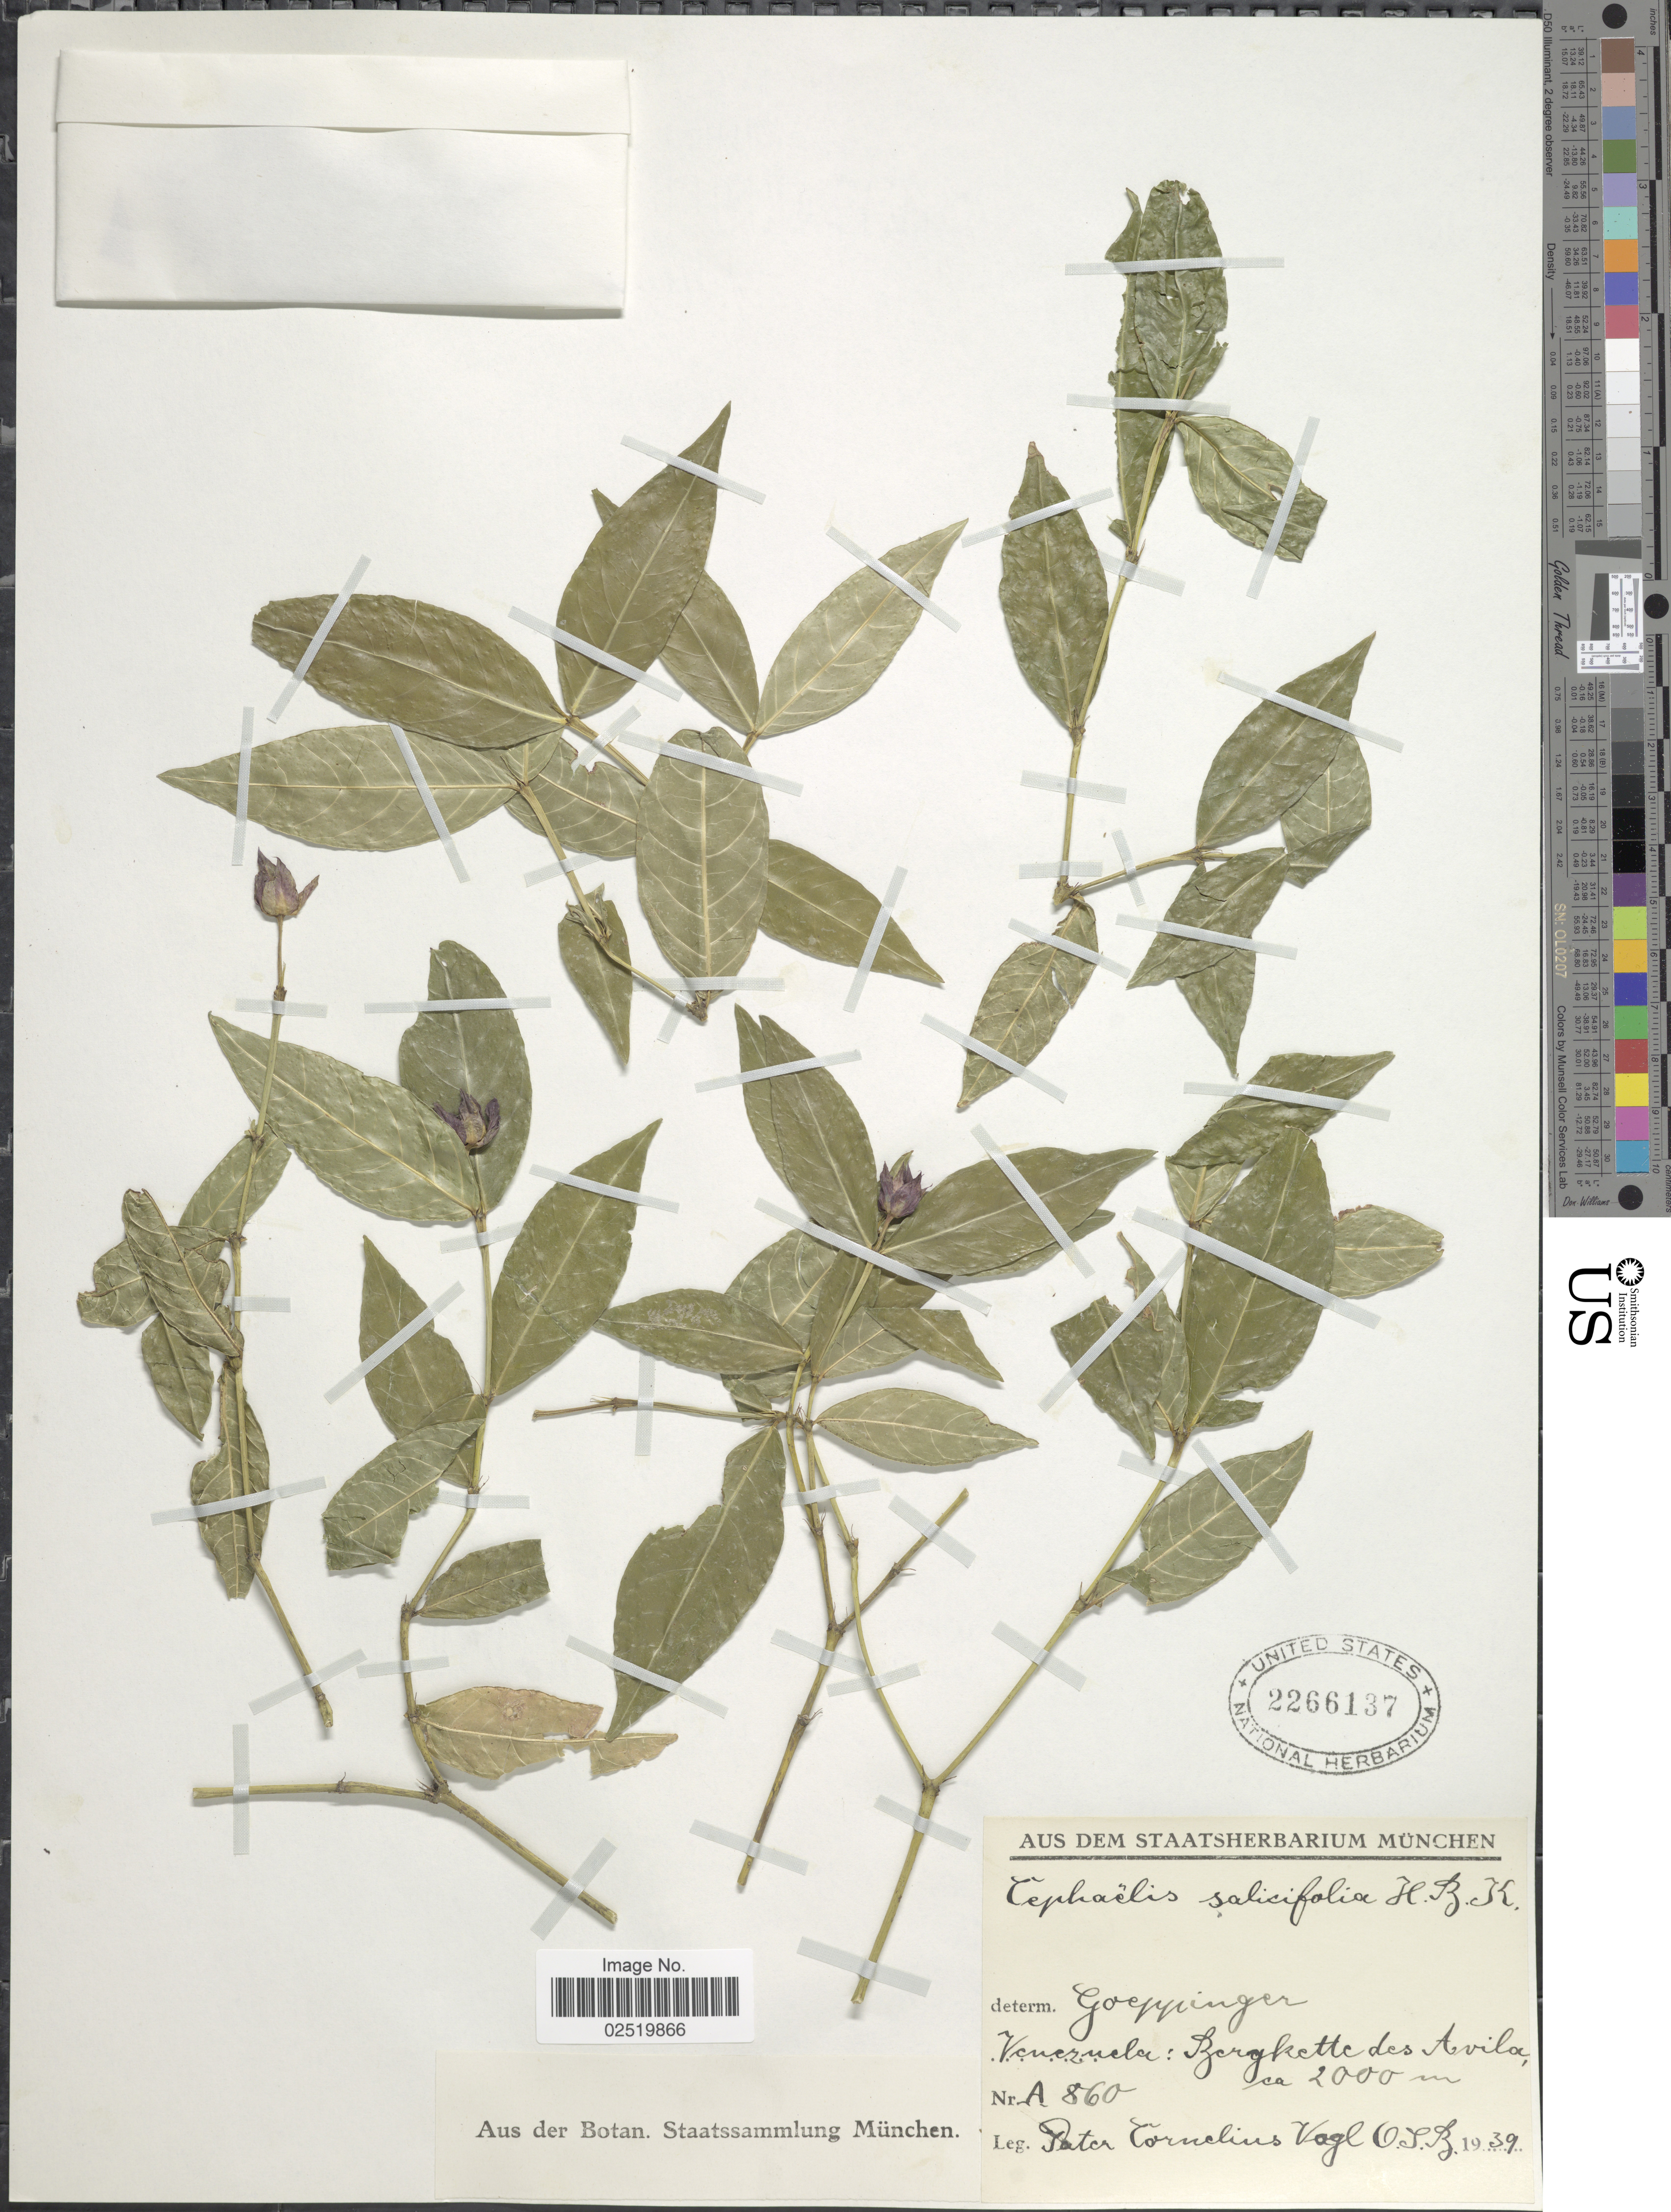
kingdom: Plantae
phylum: Tracheophyta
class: Magnoliopsida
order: Gentianales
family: Rubiaceae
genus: Psychotria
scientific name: Psychotria ostreophora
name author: (Wernham) C.M. Taylor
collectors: P. C. Vogl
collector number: A 860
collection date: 1939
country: Venezuela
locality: Bergkette des Avila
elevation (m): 2000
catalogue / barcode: US 2266137